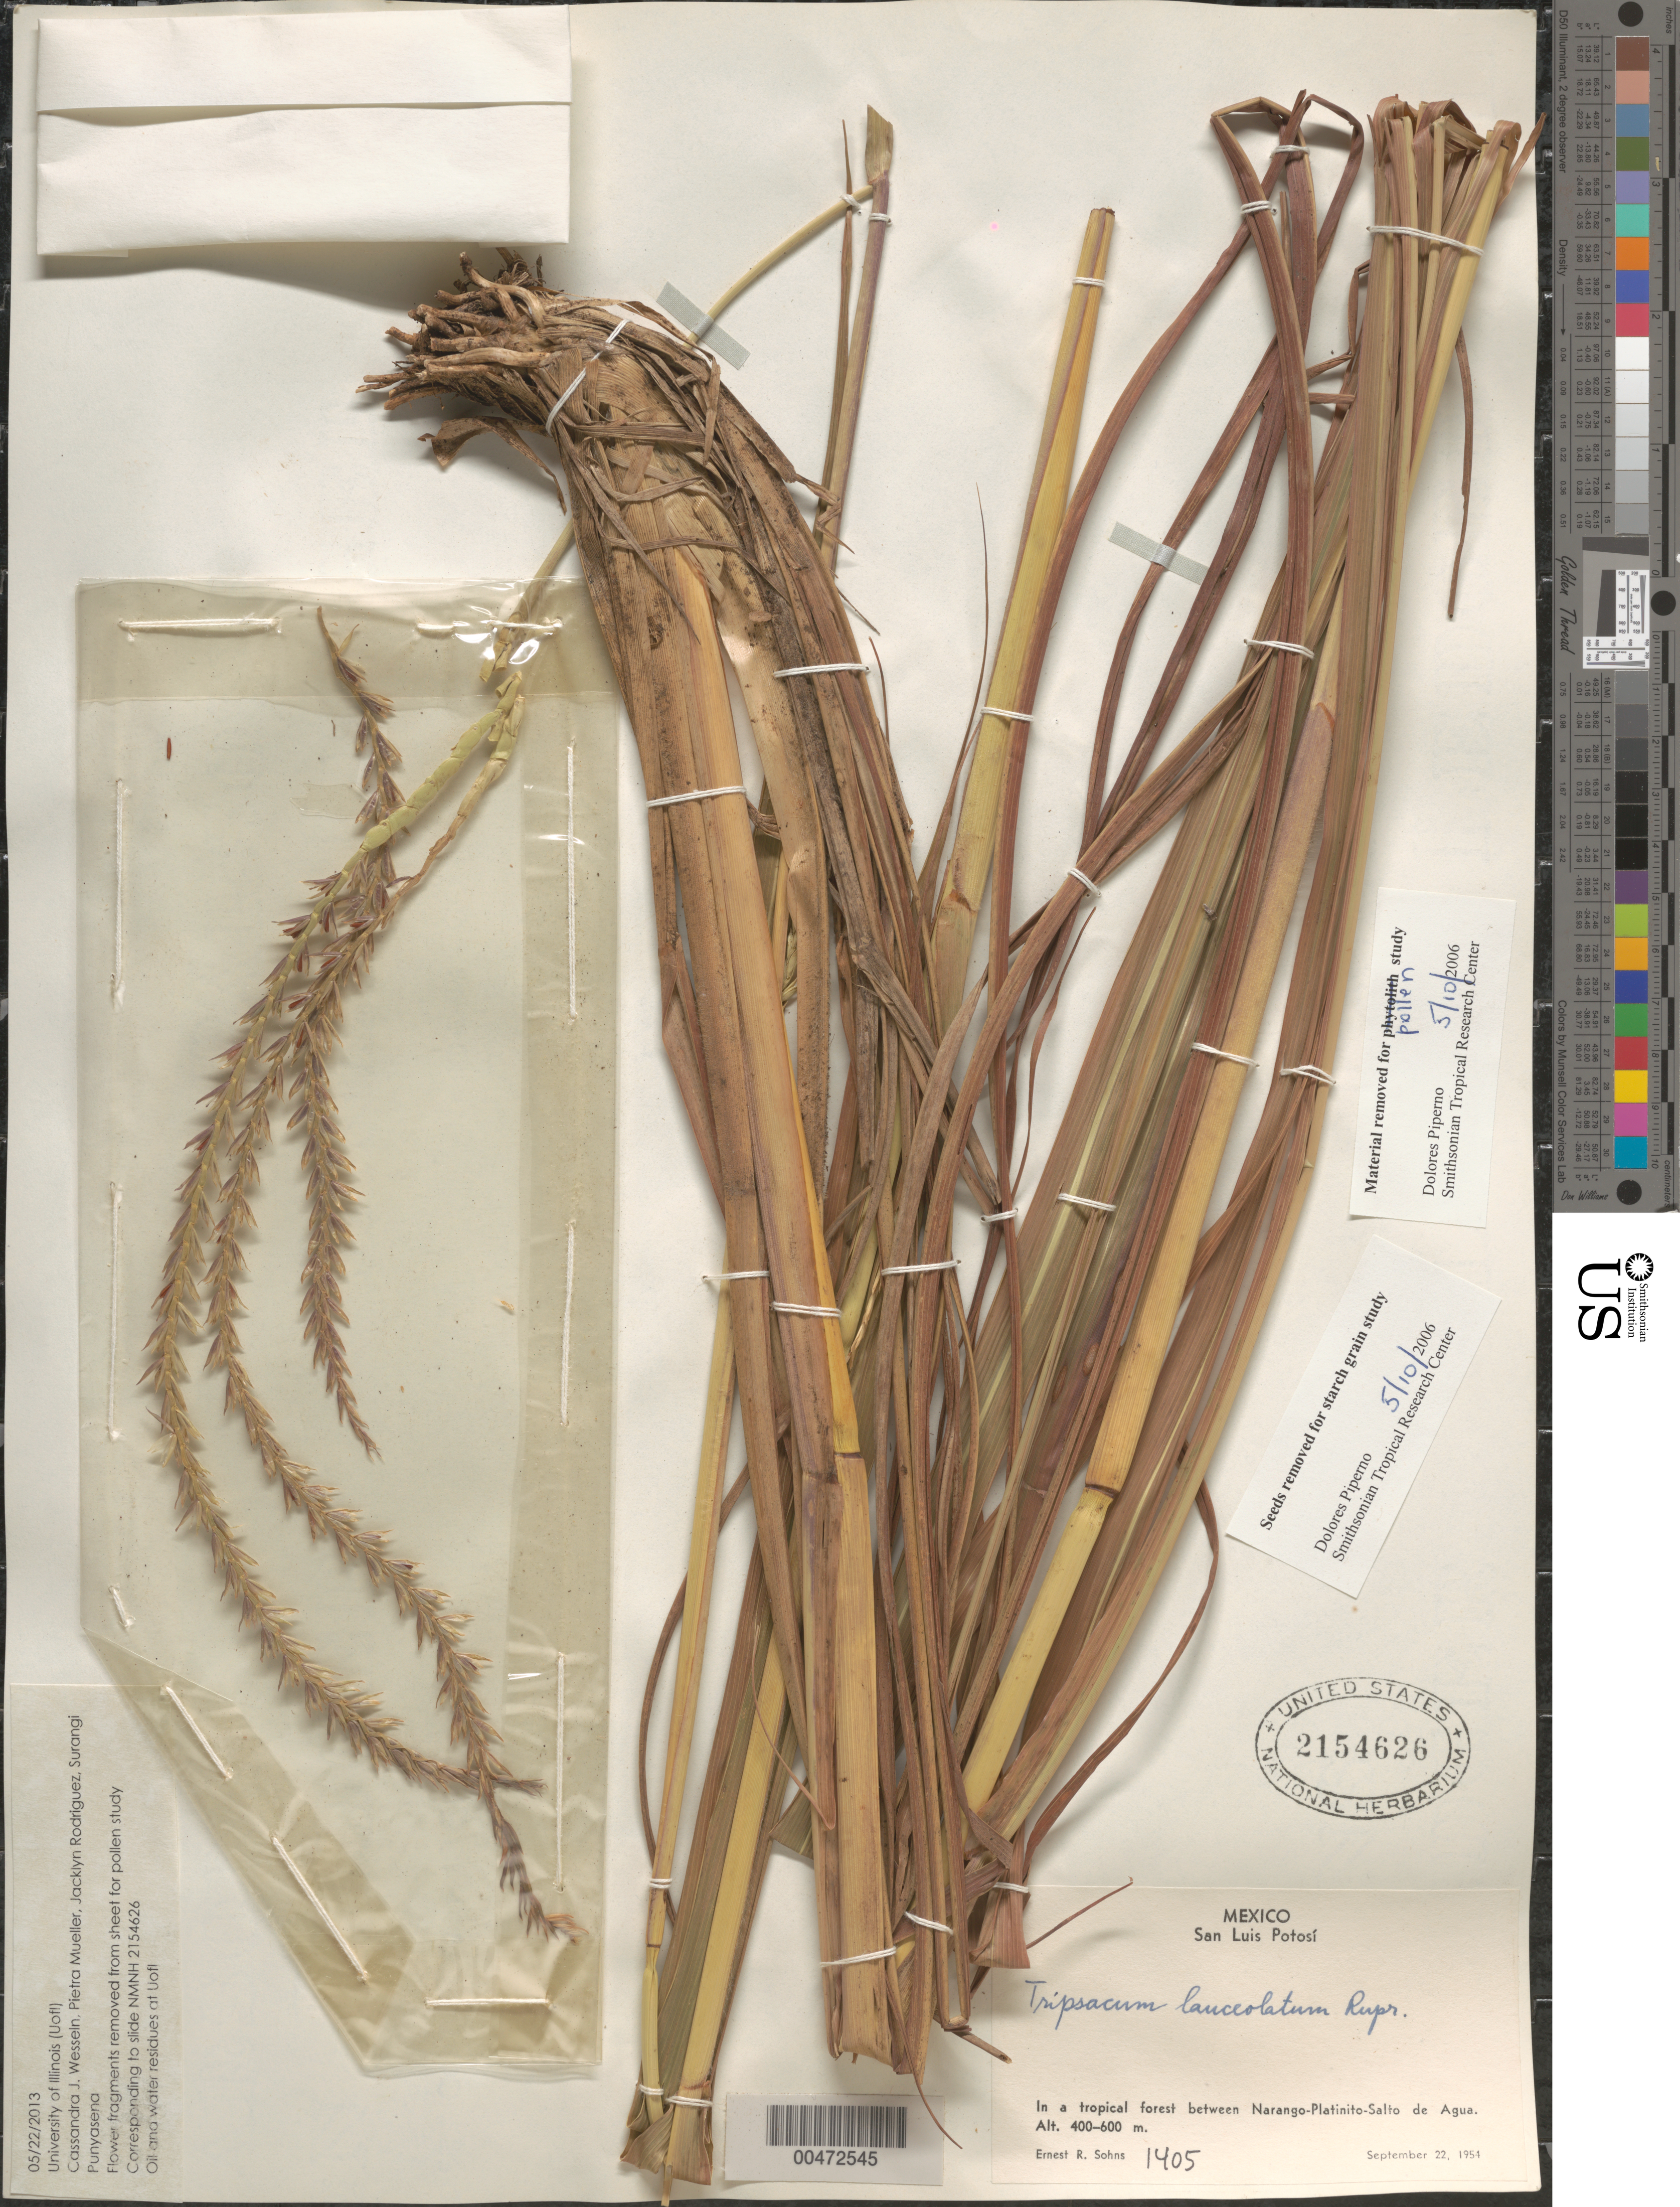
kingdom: Plantae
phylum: Tracheophyta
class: Liliopsida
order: Poales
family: Poaceae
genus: Tripsacum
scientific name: Tripsacum lanceolatum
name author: Rupr. ex E. Fourn.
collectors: E. R. Sohns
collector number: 1405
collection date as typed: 22 Sep 1954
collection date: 1954-09-22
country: Mexico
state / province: San Luis Potosi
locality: Between Narango-Platinito-Salto de Agua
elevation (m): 400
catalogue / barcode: US 2154626